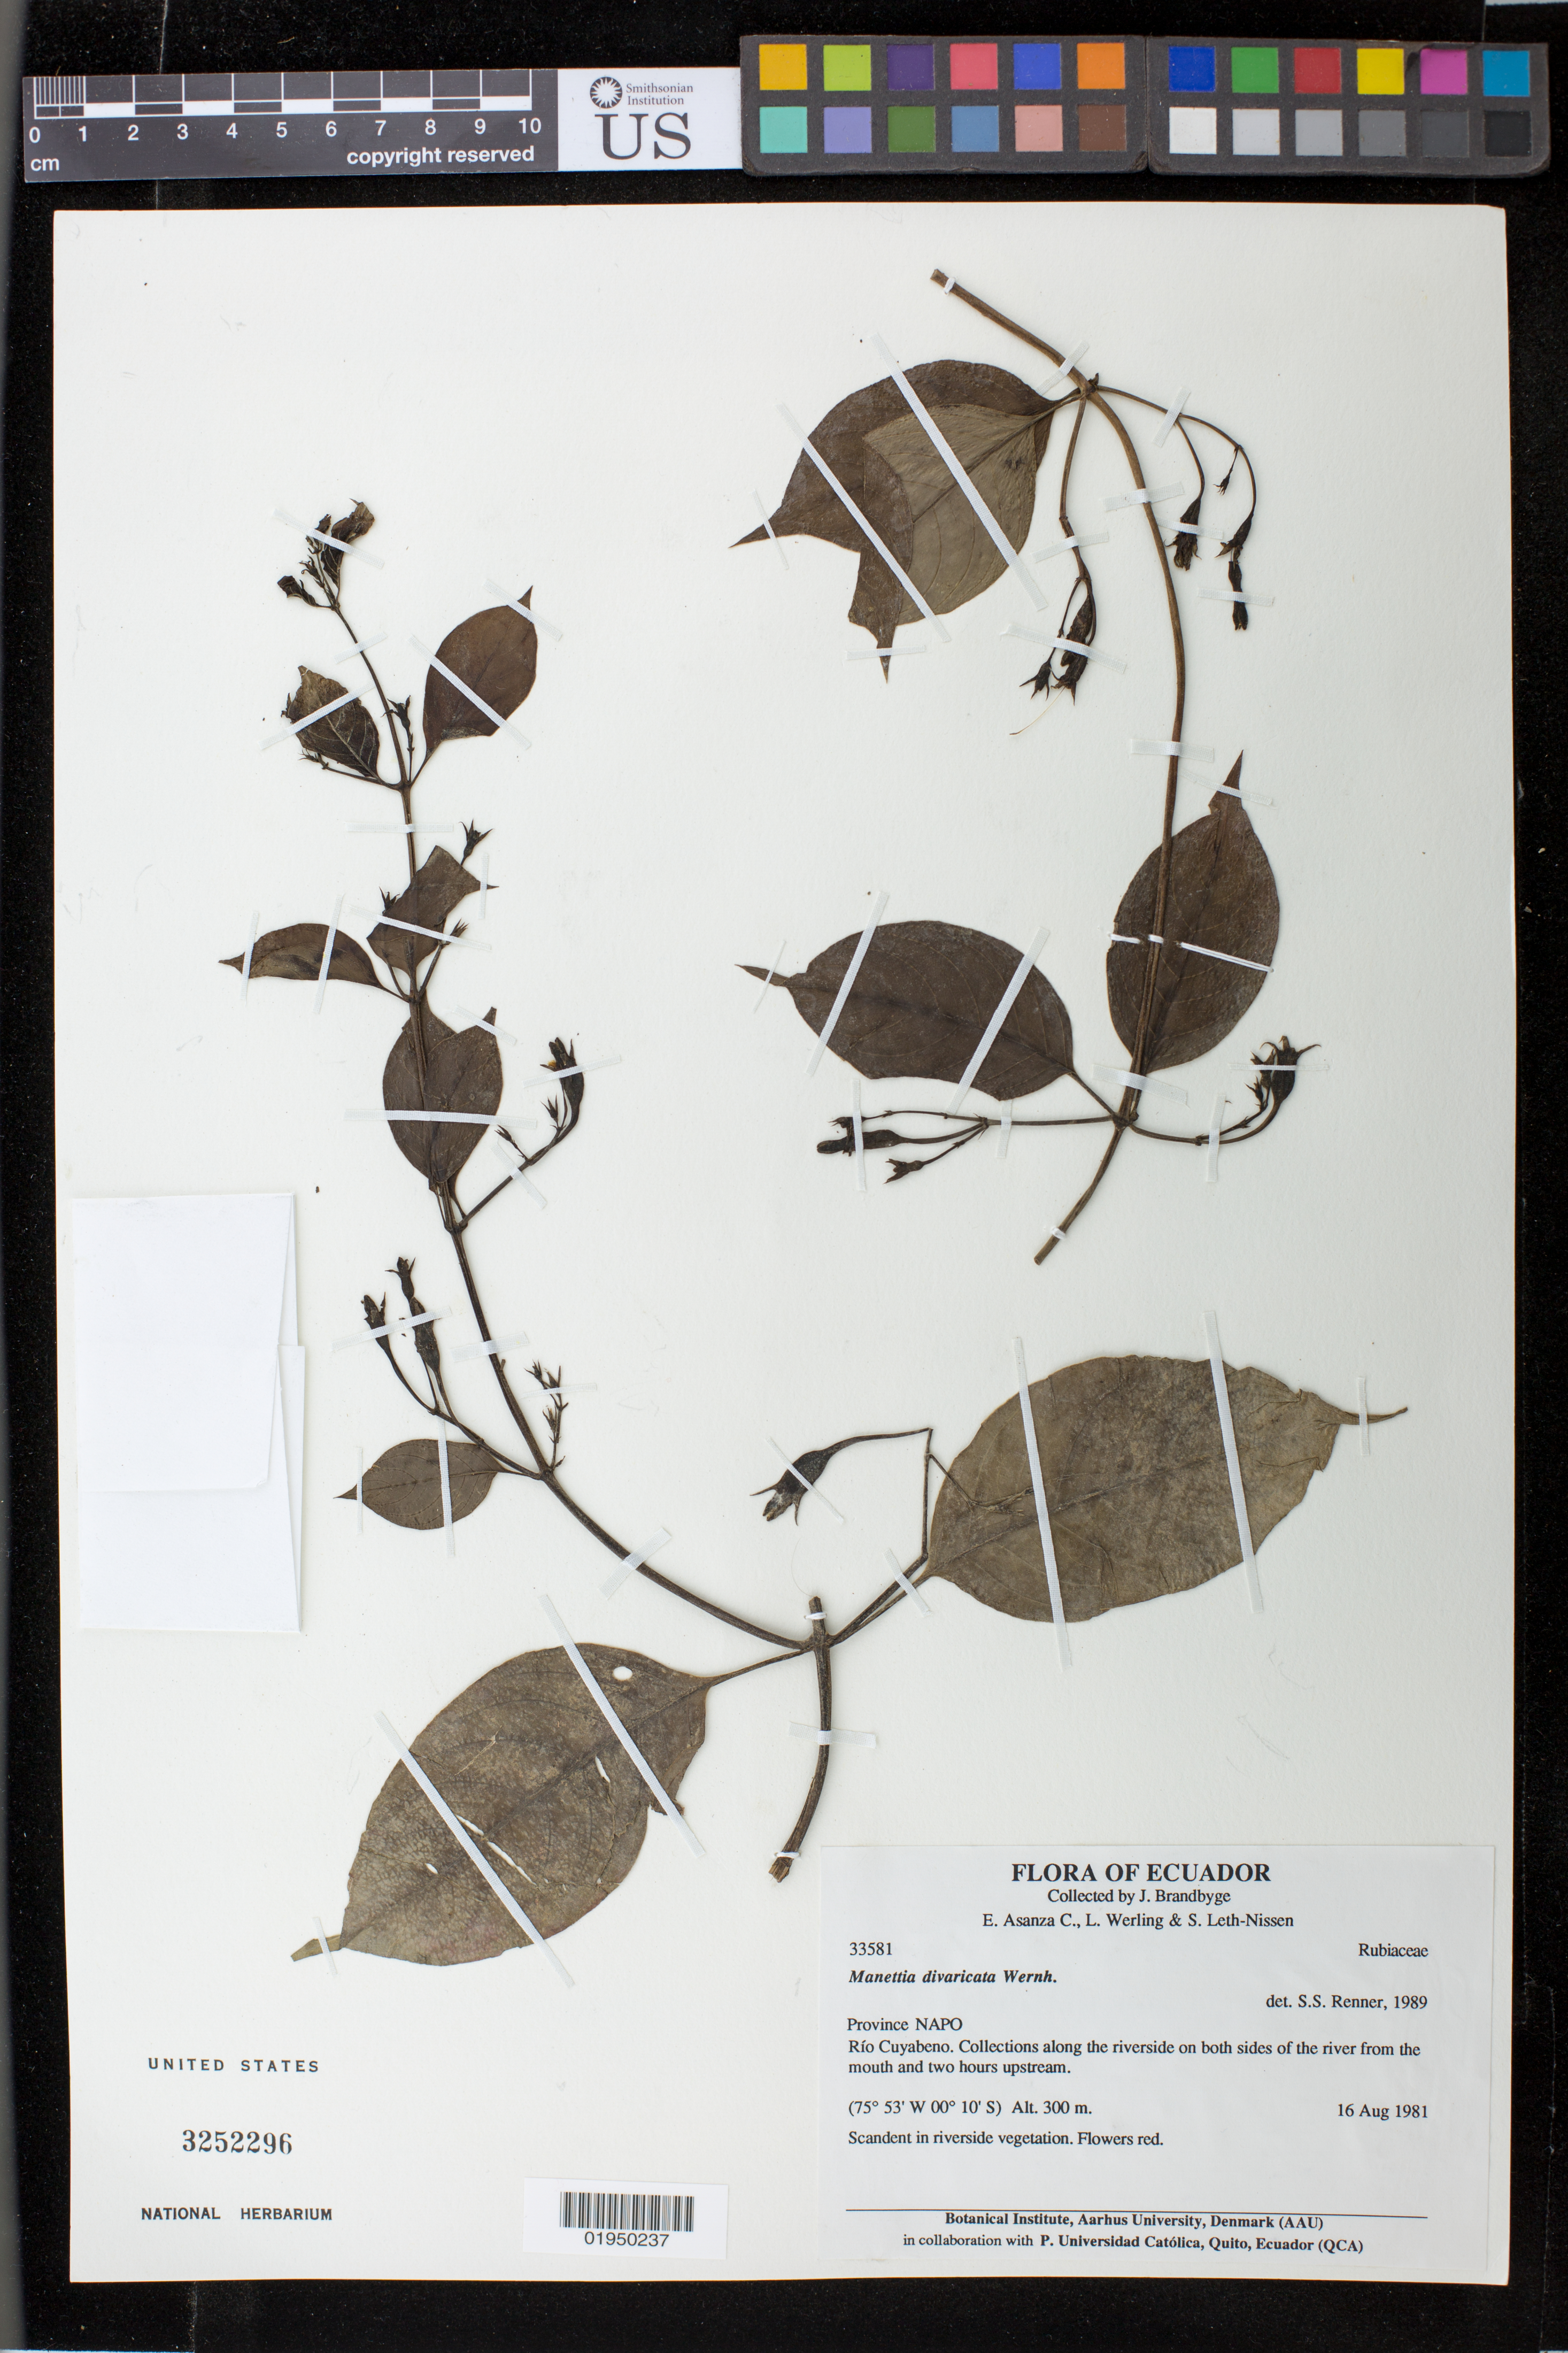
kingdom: Plantae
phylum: Tracheophyta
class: Magnoliopsida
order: Gentianales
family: Rubiaceae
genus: Manettia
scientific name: Manettia divaricata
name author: Wernham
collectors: J. Brandbyge, E. Asanza, L. Werling & S. Leth-Nissen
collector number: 33581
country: Ecuador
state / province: Napo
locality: Rio Cuyabeno. collections along the riverside on both sides of the river from the mouth and tho hours upsteeam.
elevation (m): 300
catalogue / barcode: US 3252296